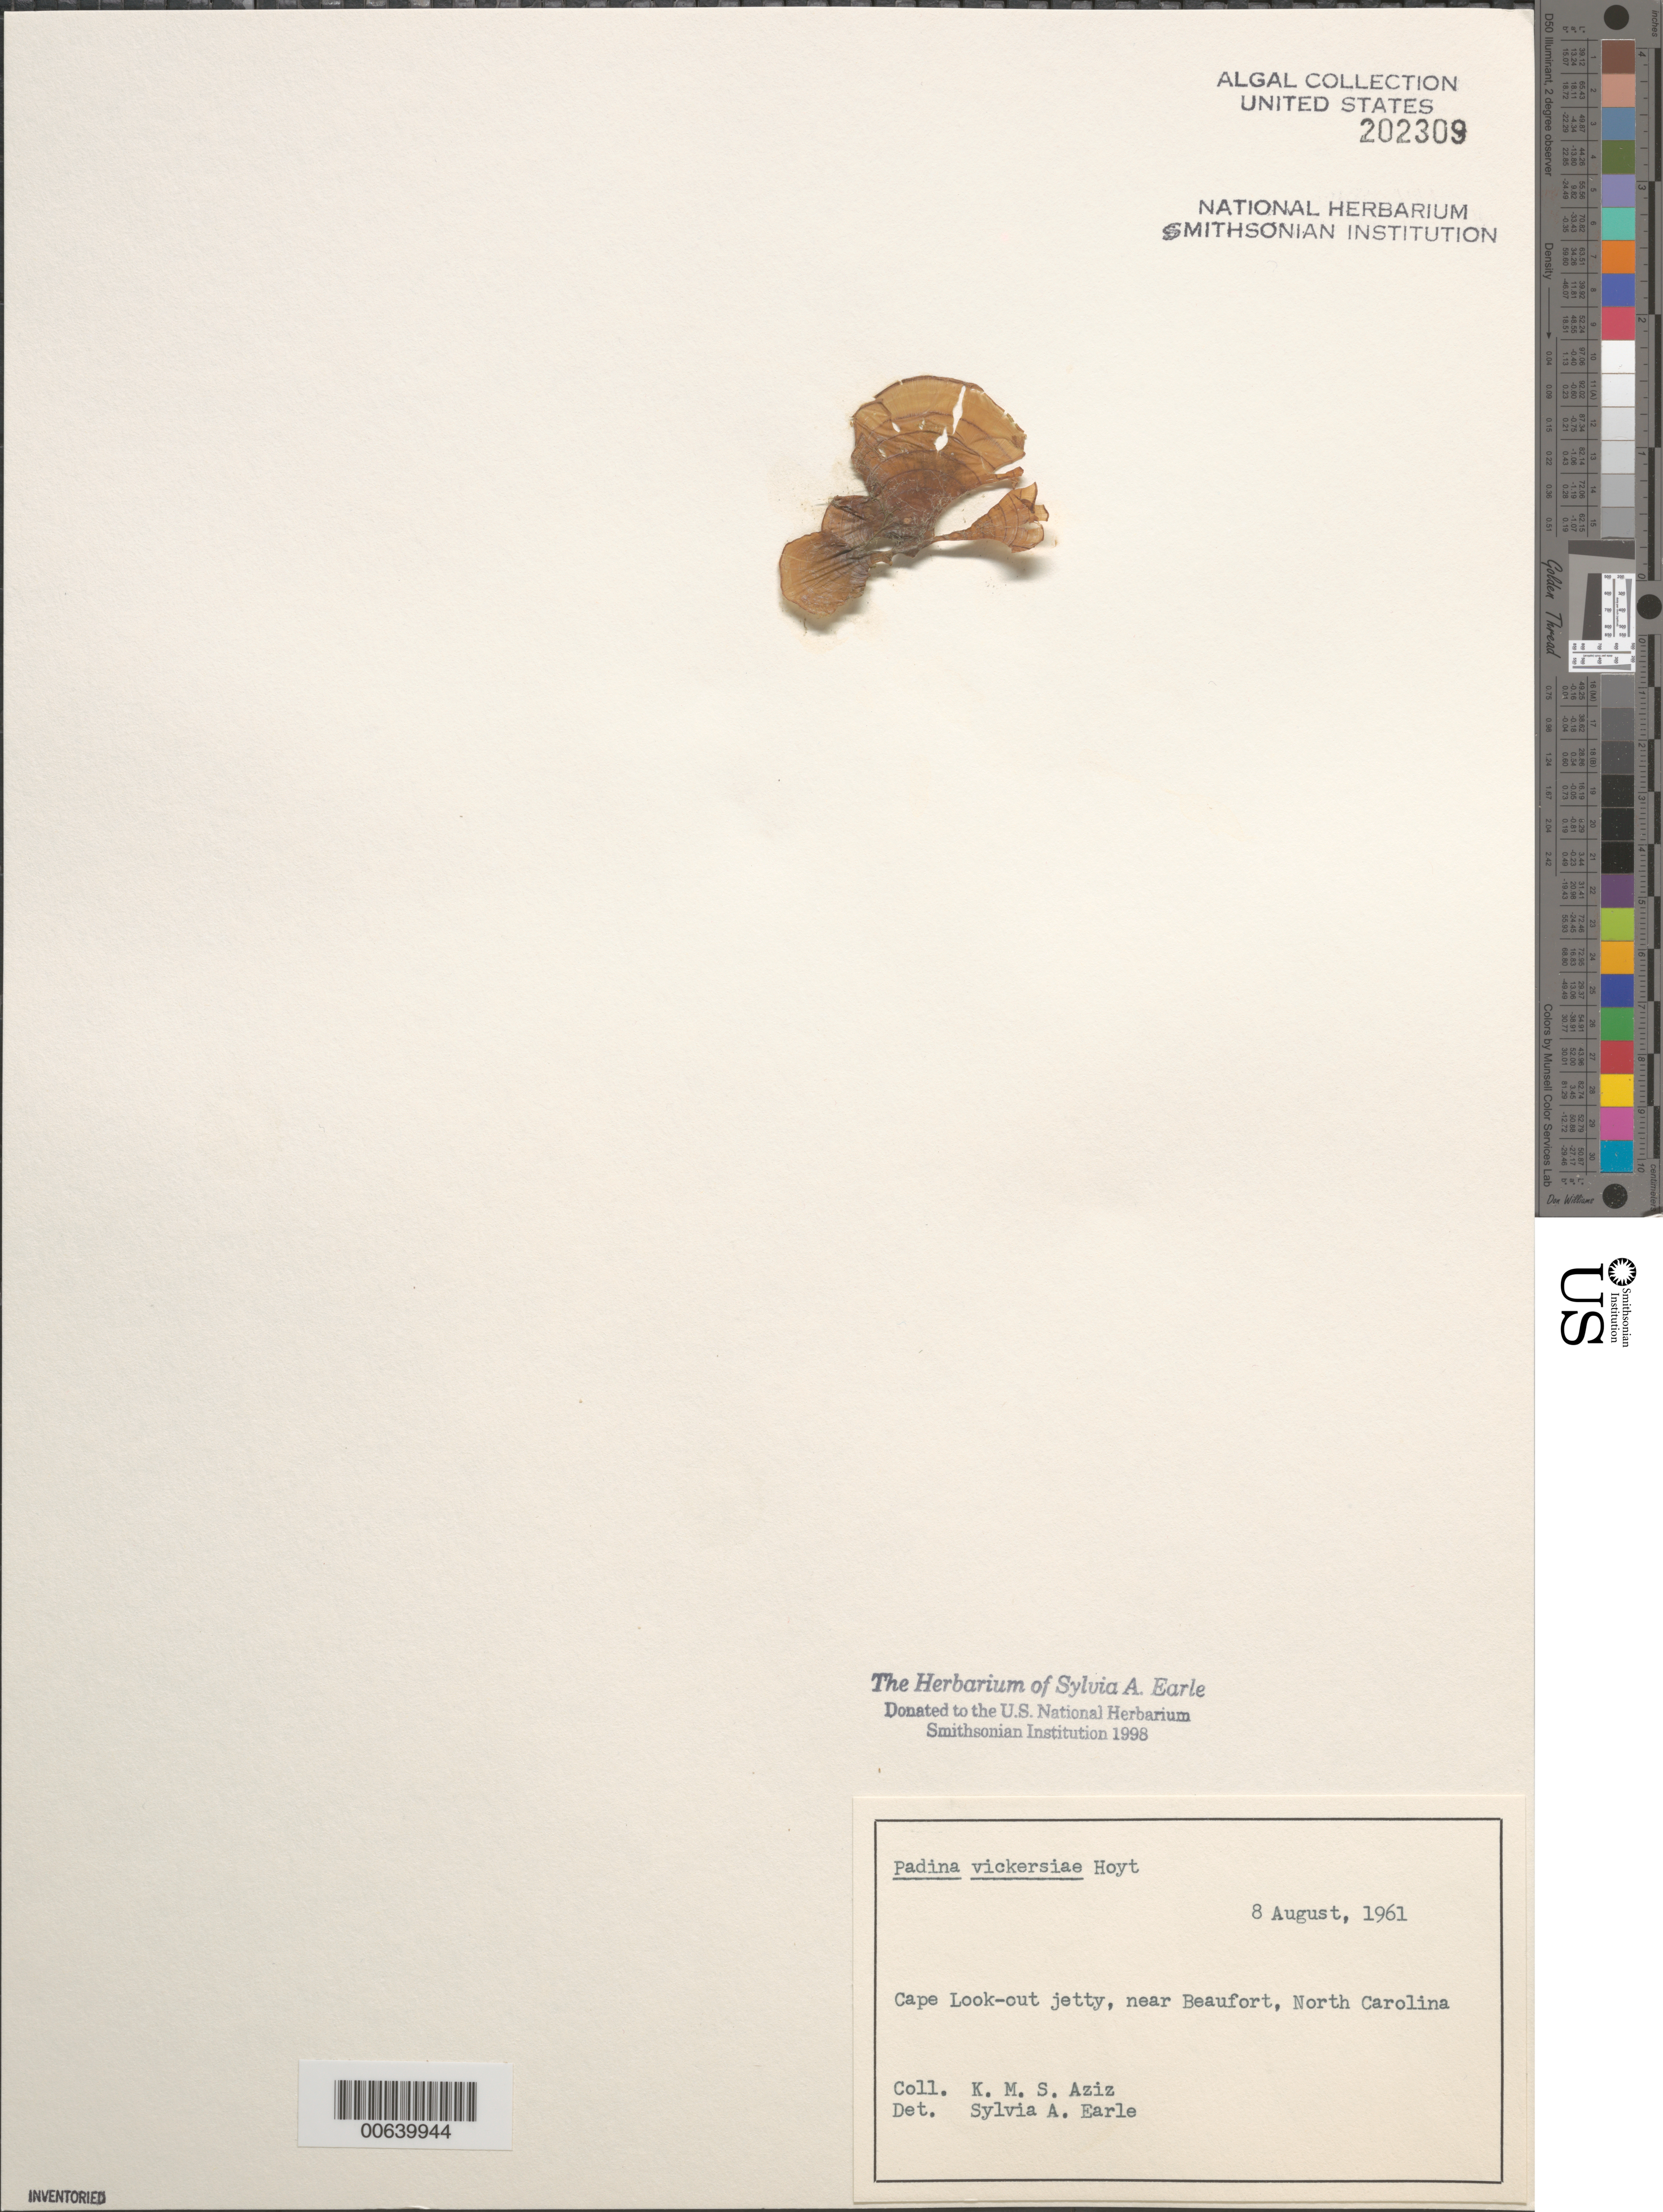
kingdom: Chromista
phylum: Ochrophyta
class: Phaeophyceae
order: Dictyotales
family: Dictyotaceae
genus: Padina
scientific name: Padina gymnospora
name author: (Kütz.) O.G. Sond.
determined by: Algae name updating Project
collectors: K. M. Aziz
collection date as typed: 08 Aug 1961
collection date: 1961-08-08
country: United States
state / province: North Carolina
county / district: Carteret County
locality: Cape Lookout jetty, near Beaufort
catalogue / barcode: US 202309